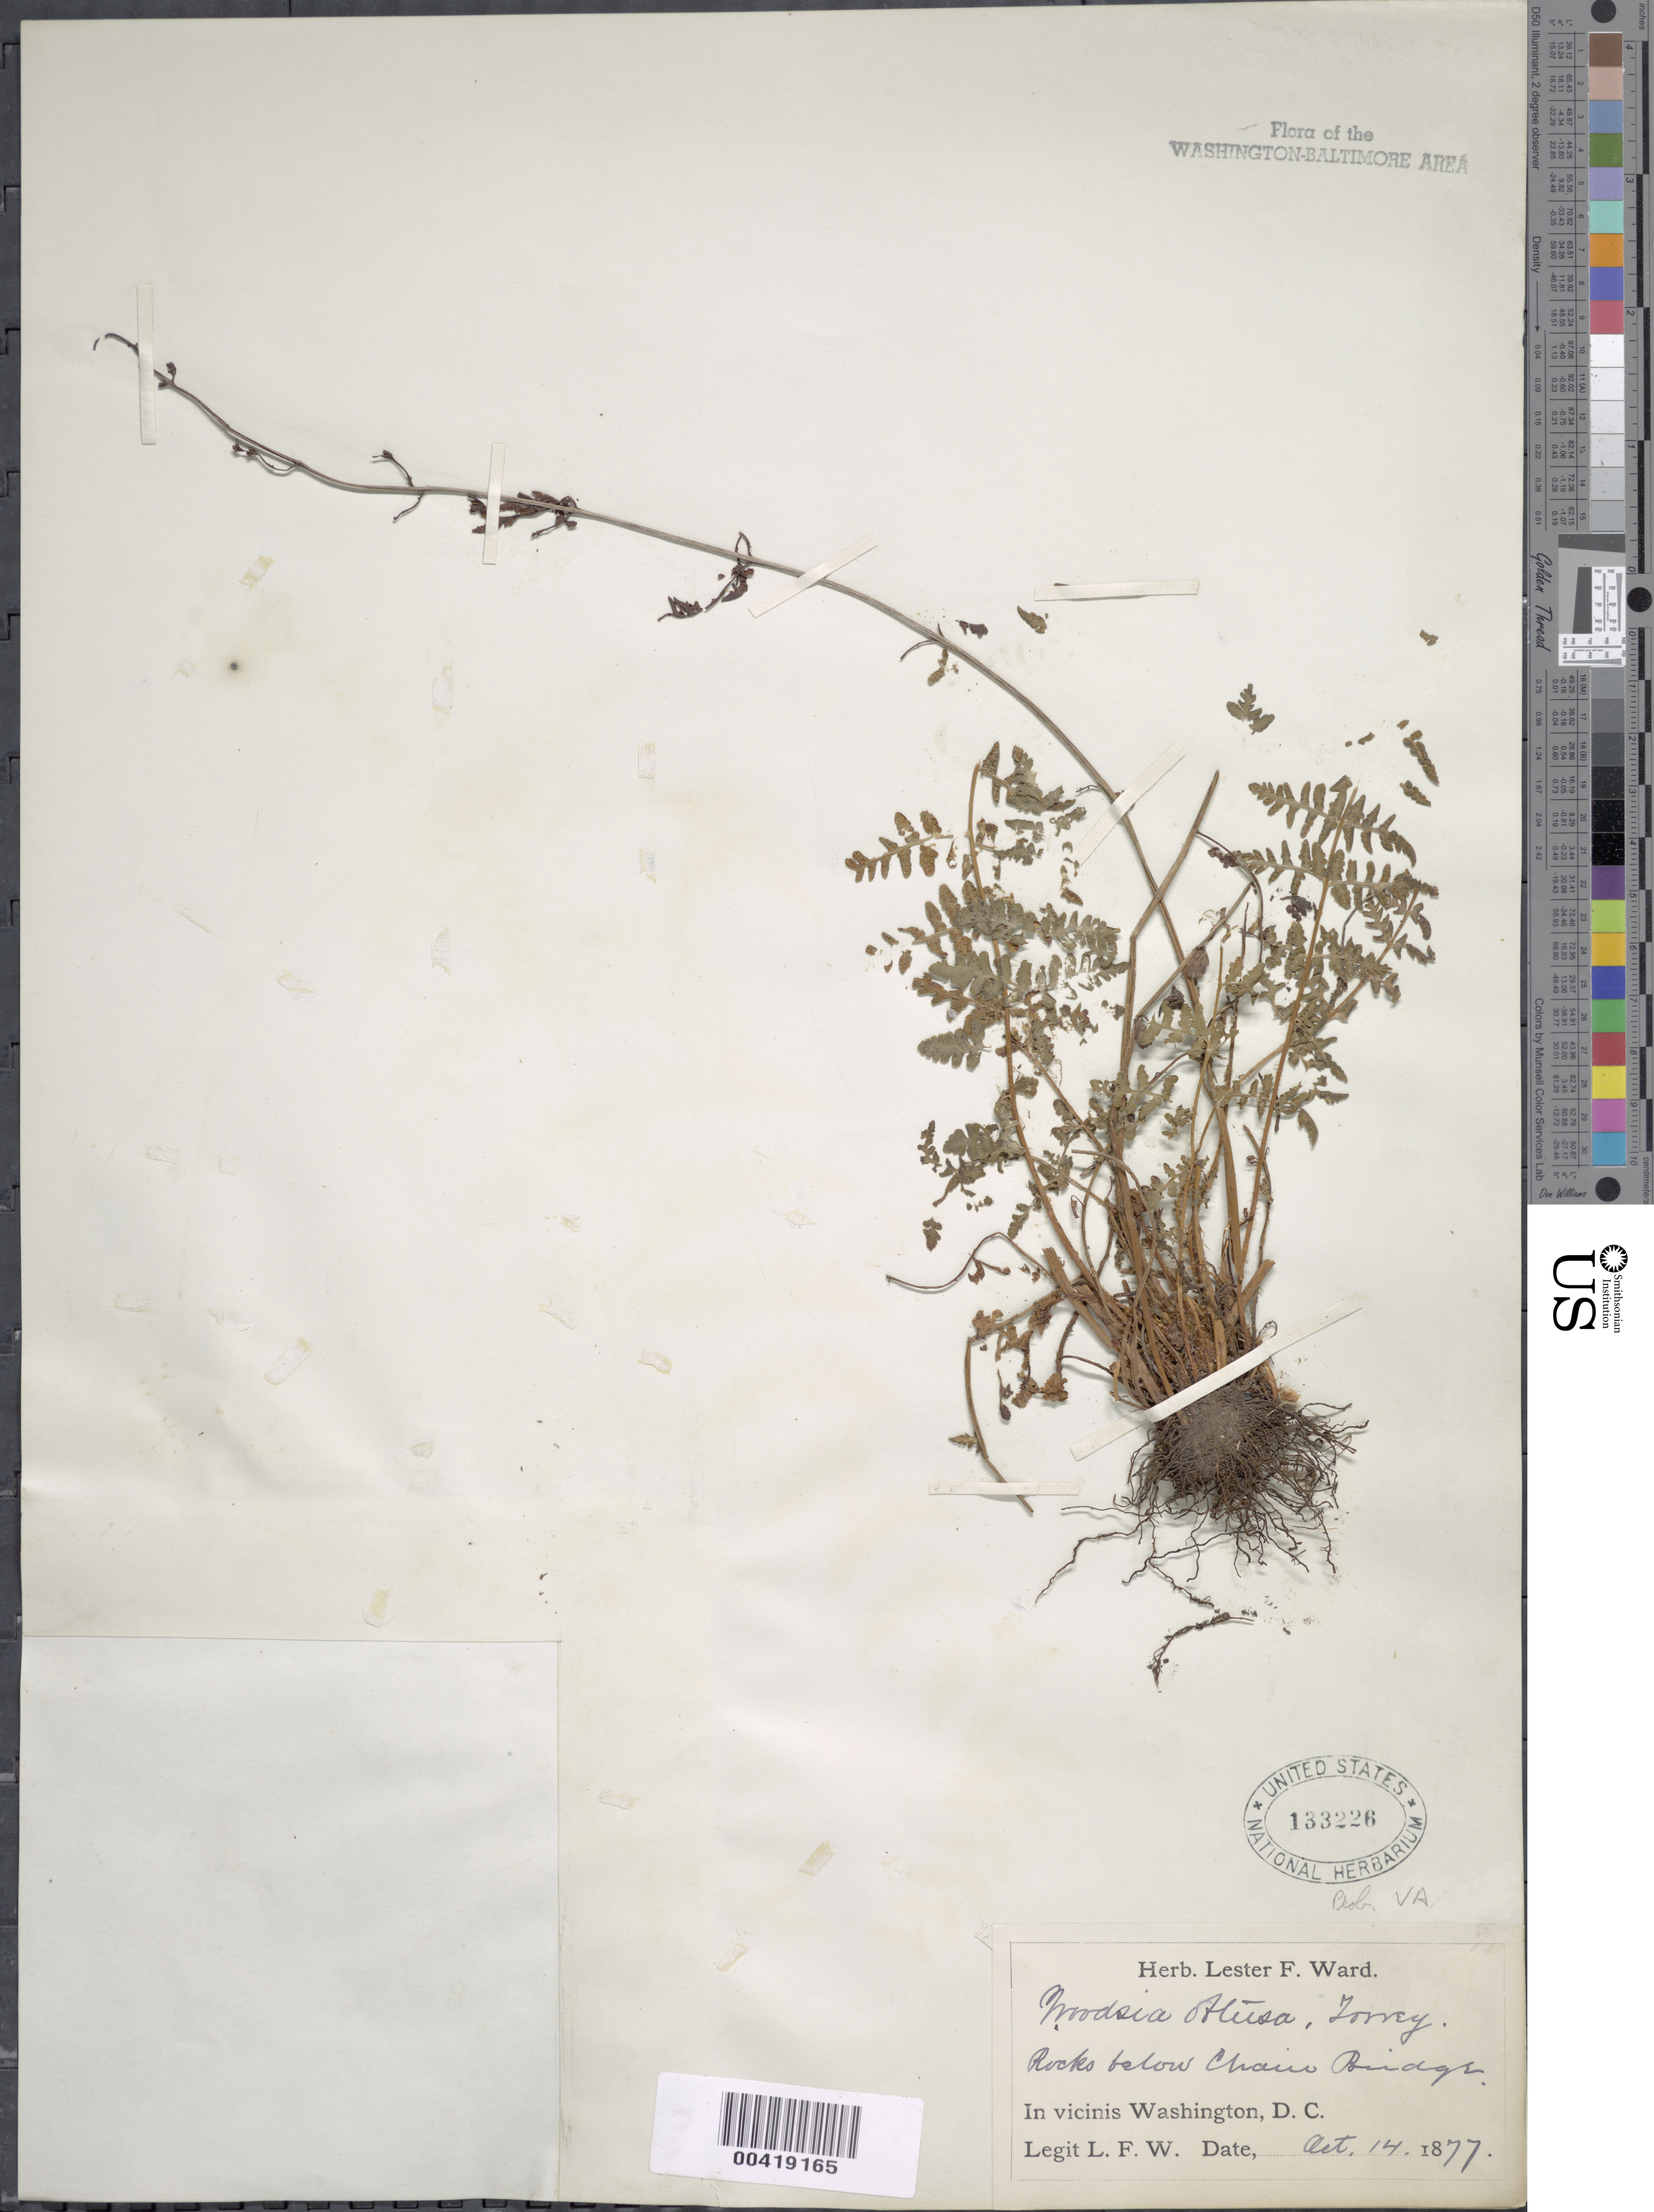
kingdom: Plantae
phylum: Tracheophyta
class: Polypodiopsida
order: Polypodiales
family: Woodsiaceae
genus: Woodsia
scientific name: Woodsia obtusa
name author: (Spreng.) Torr.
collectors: L. F. Ward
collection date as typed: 14 Oct 1877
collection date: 1877-10-14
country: United States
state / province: Virginia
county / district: Fairfax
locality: Below Chain Bridge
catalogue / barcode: US 133226